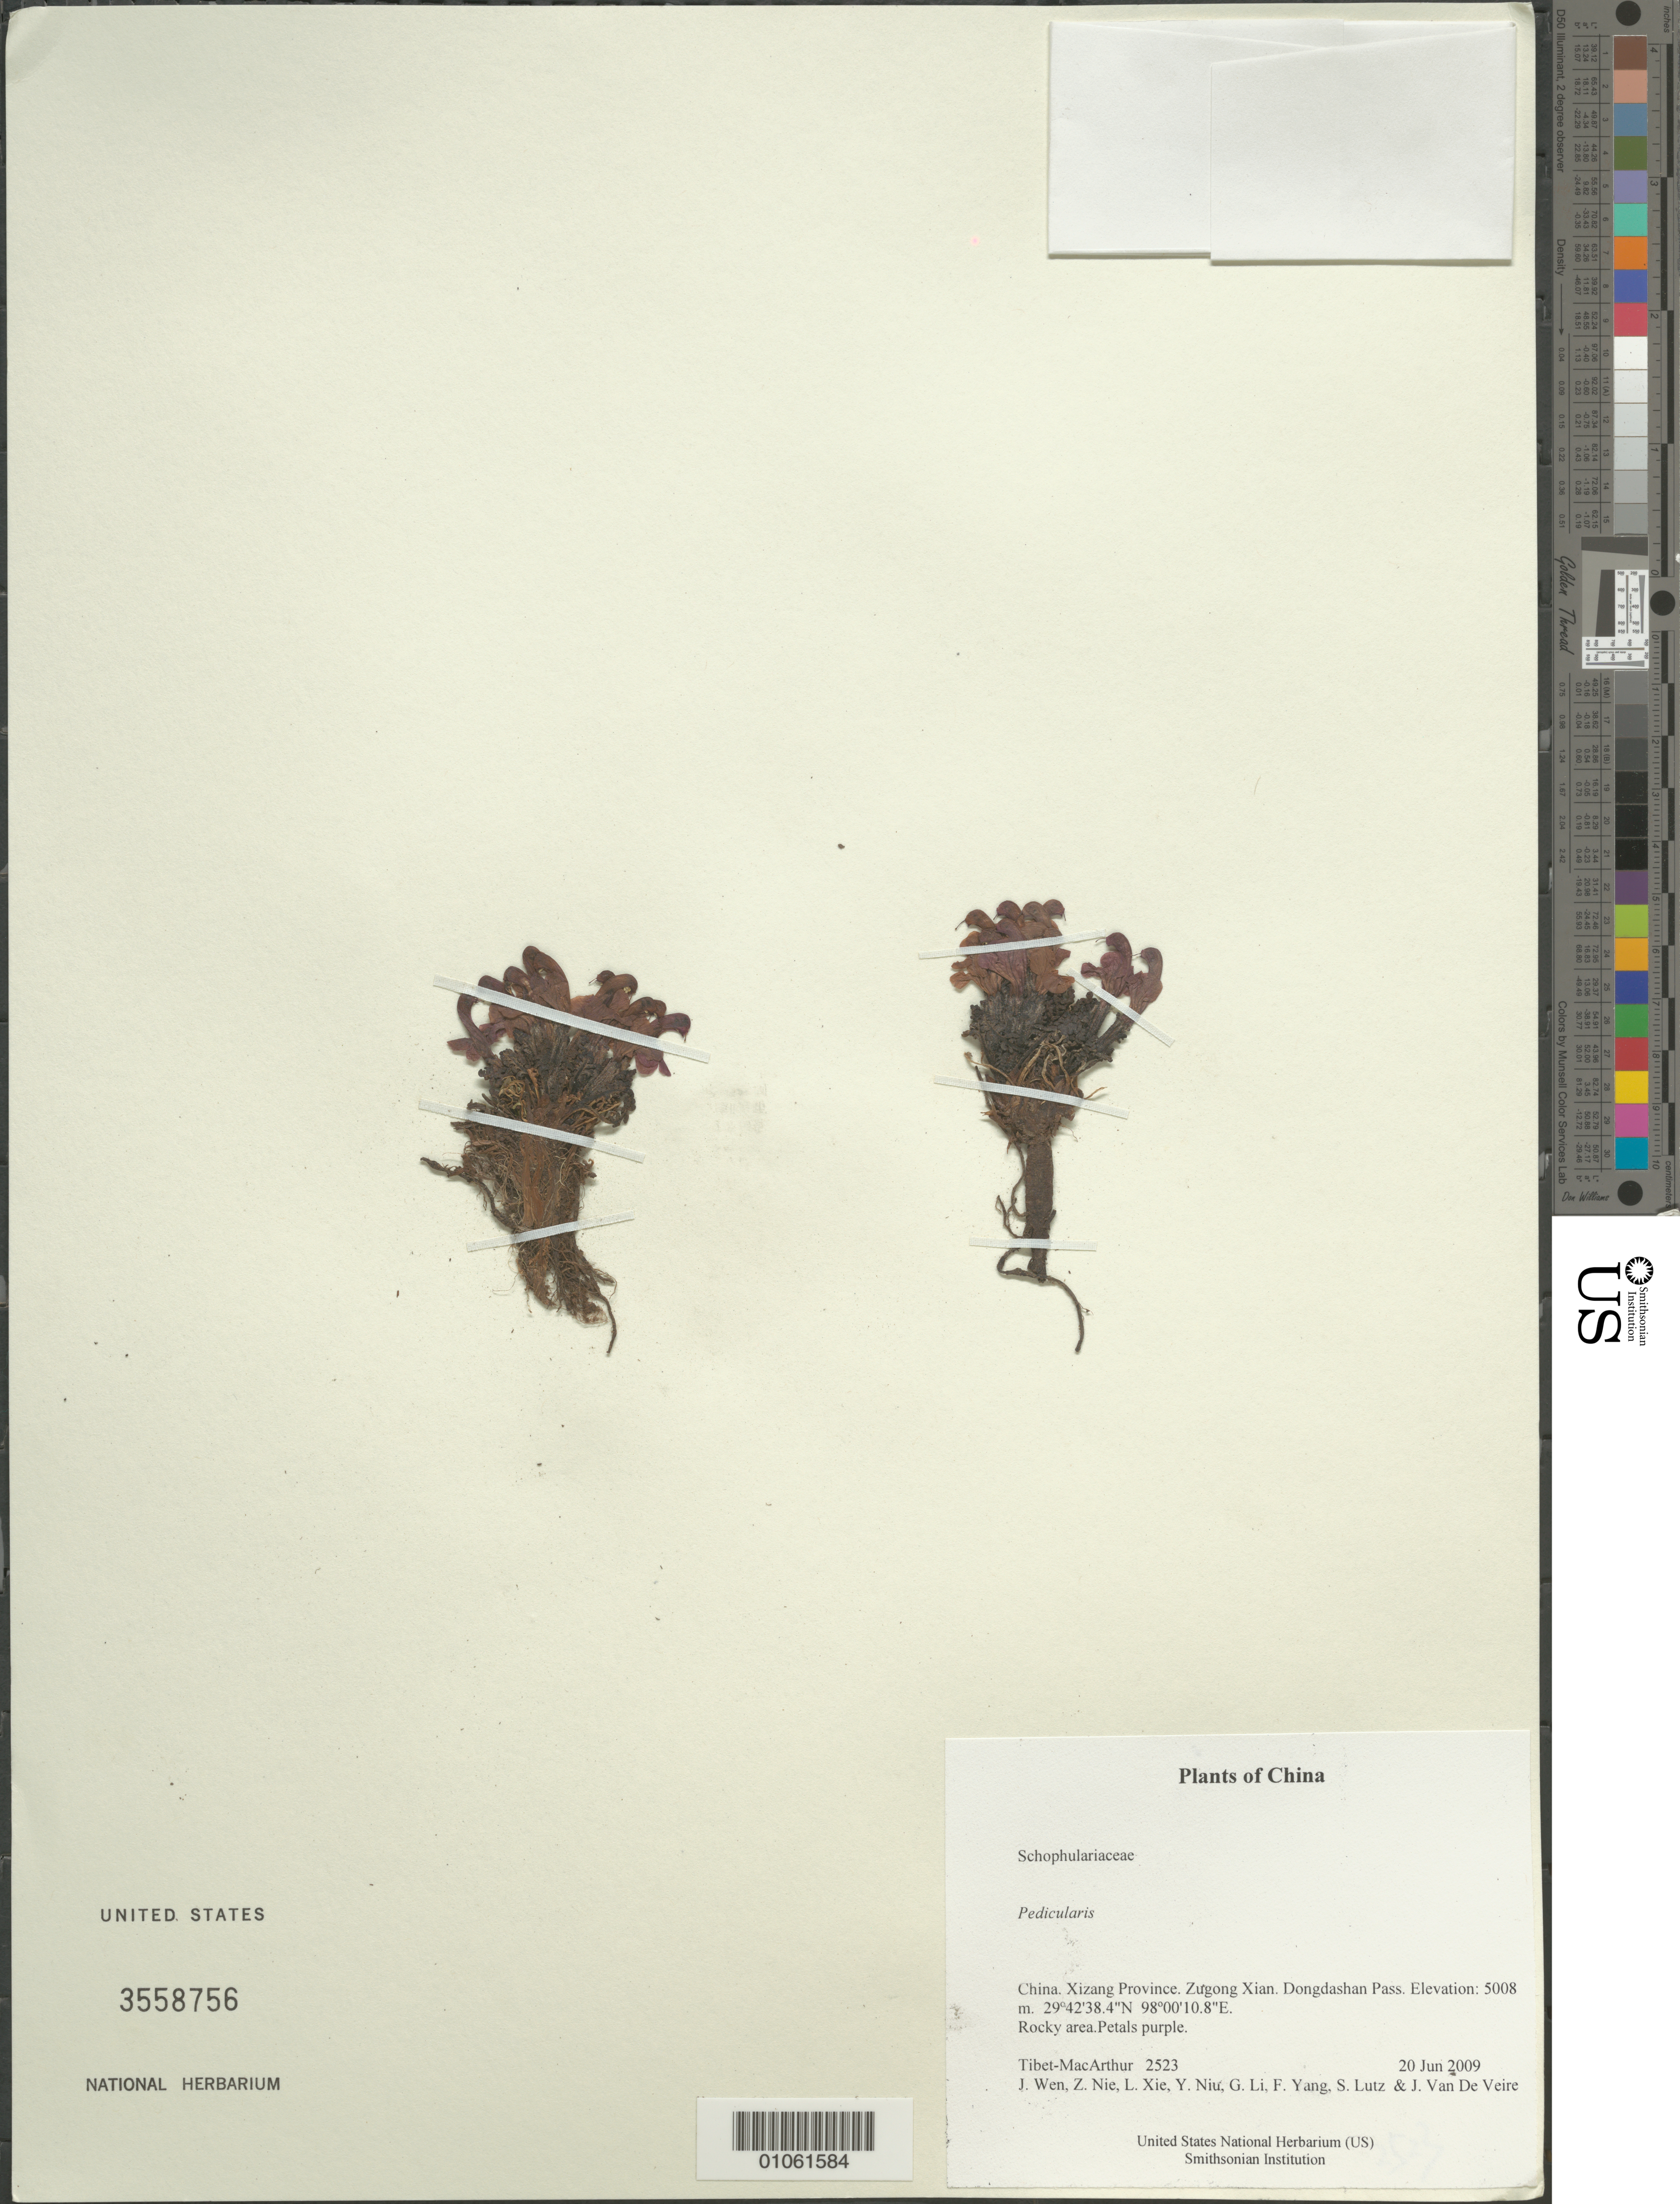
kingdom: Plantae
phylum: Tracheophyta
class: Magnoliopsida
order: Lamiales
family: Orobanchaceae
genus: Pedicularis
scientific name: Pedicularis sp.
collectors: Tibet-MacArthur, J. Wen, Z. Nie, L. Xie, Y. Niu, G. Li, F. Yang, S. Lutz & J. Van De Veire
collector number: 2523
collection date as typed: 20 Jun 2009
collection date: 2009-06-20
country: China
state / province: Xizang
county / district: Zugong Xian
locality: Dongdashan Pass.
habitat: Rocky area.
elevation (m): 5008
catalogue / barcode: US 3558756